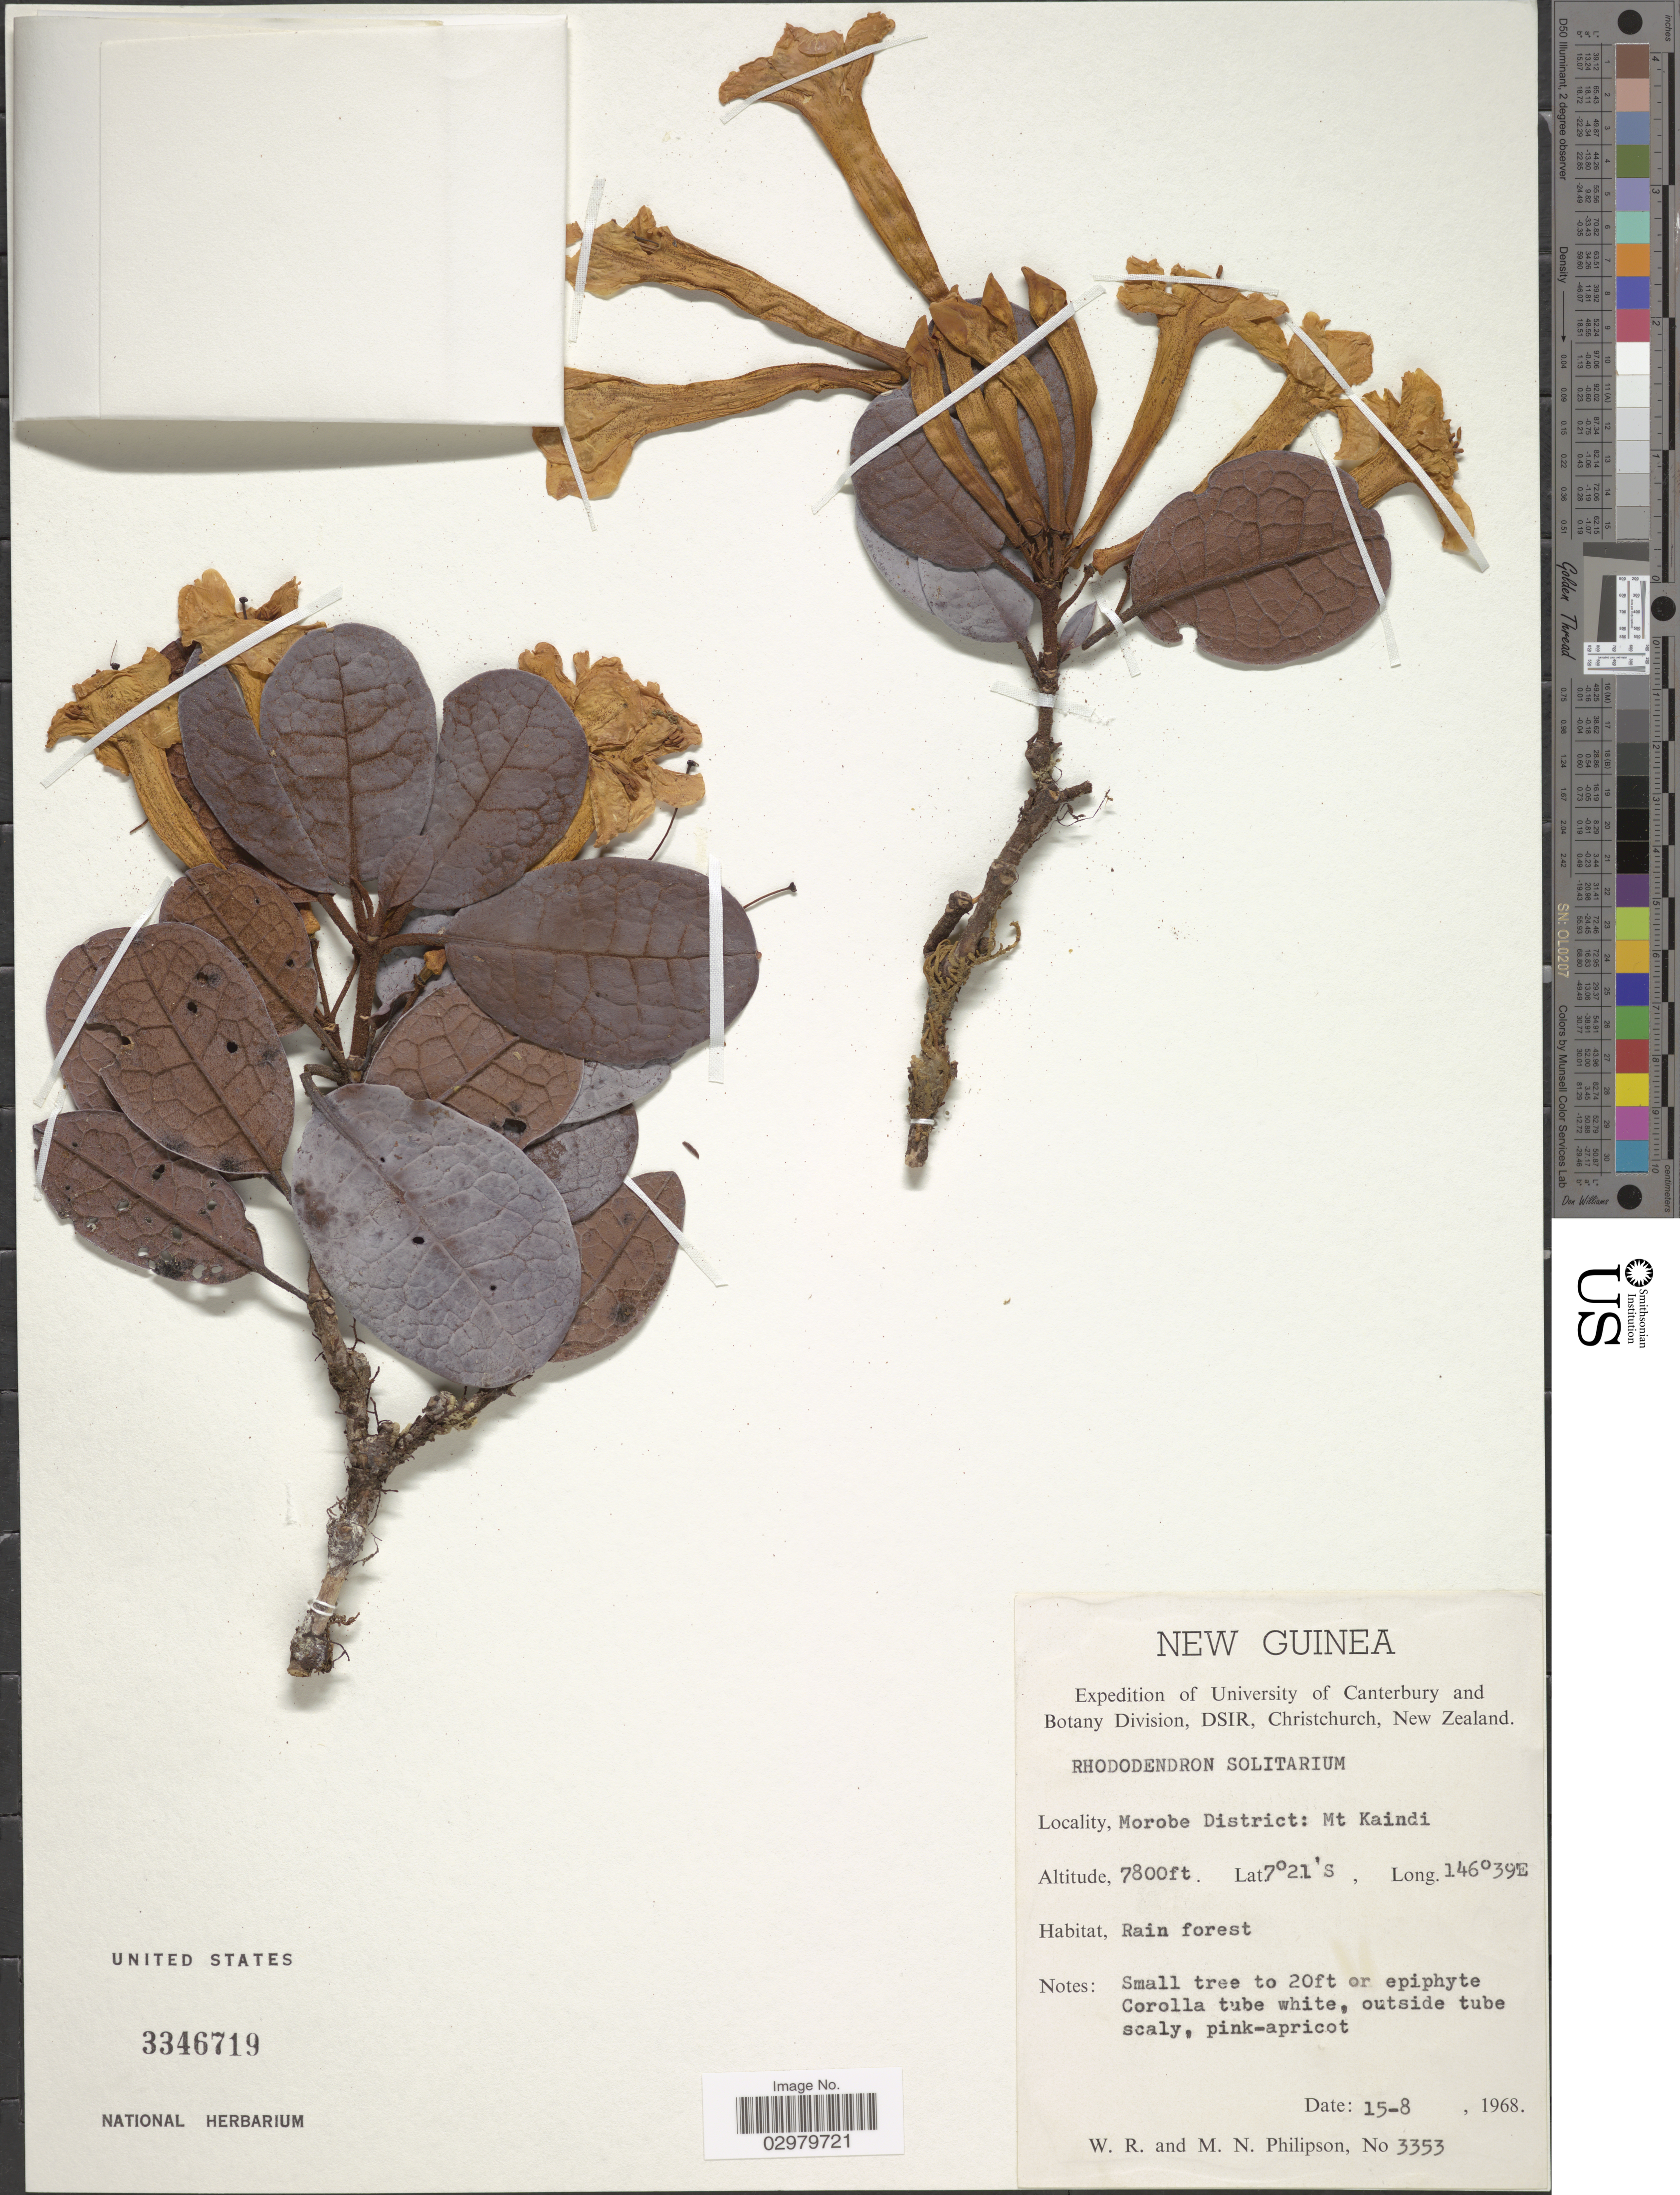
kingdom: Plantae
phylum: Tracheophyta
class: Magnoliopsida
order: Ericales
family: Ericaceae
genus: Rhododendron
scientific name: Rhododendron solitarium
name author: Sleumer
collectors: W. R. Philipson & M. Philipson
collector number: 3353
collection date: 1968-08-15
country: Papua New Guinea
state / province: Morobe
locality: New Guinea. Morobe District: Mt Kaindi.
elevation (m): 2377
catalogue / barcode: US 3346719